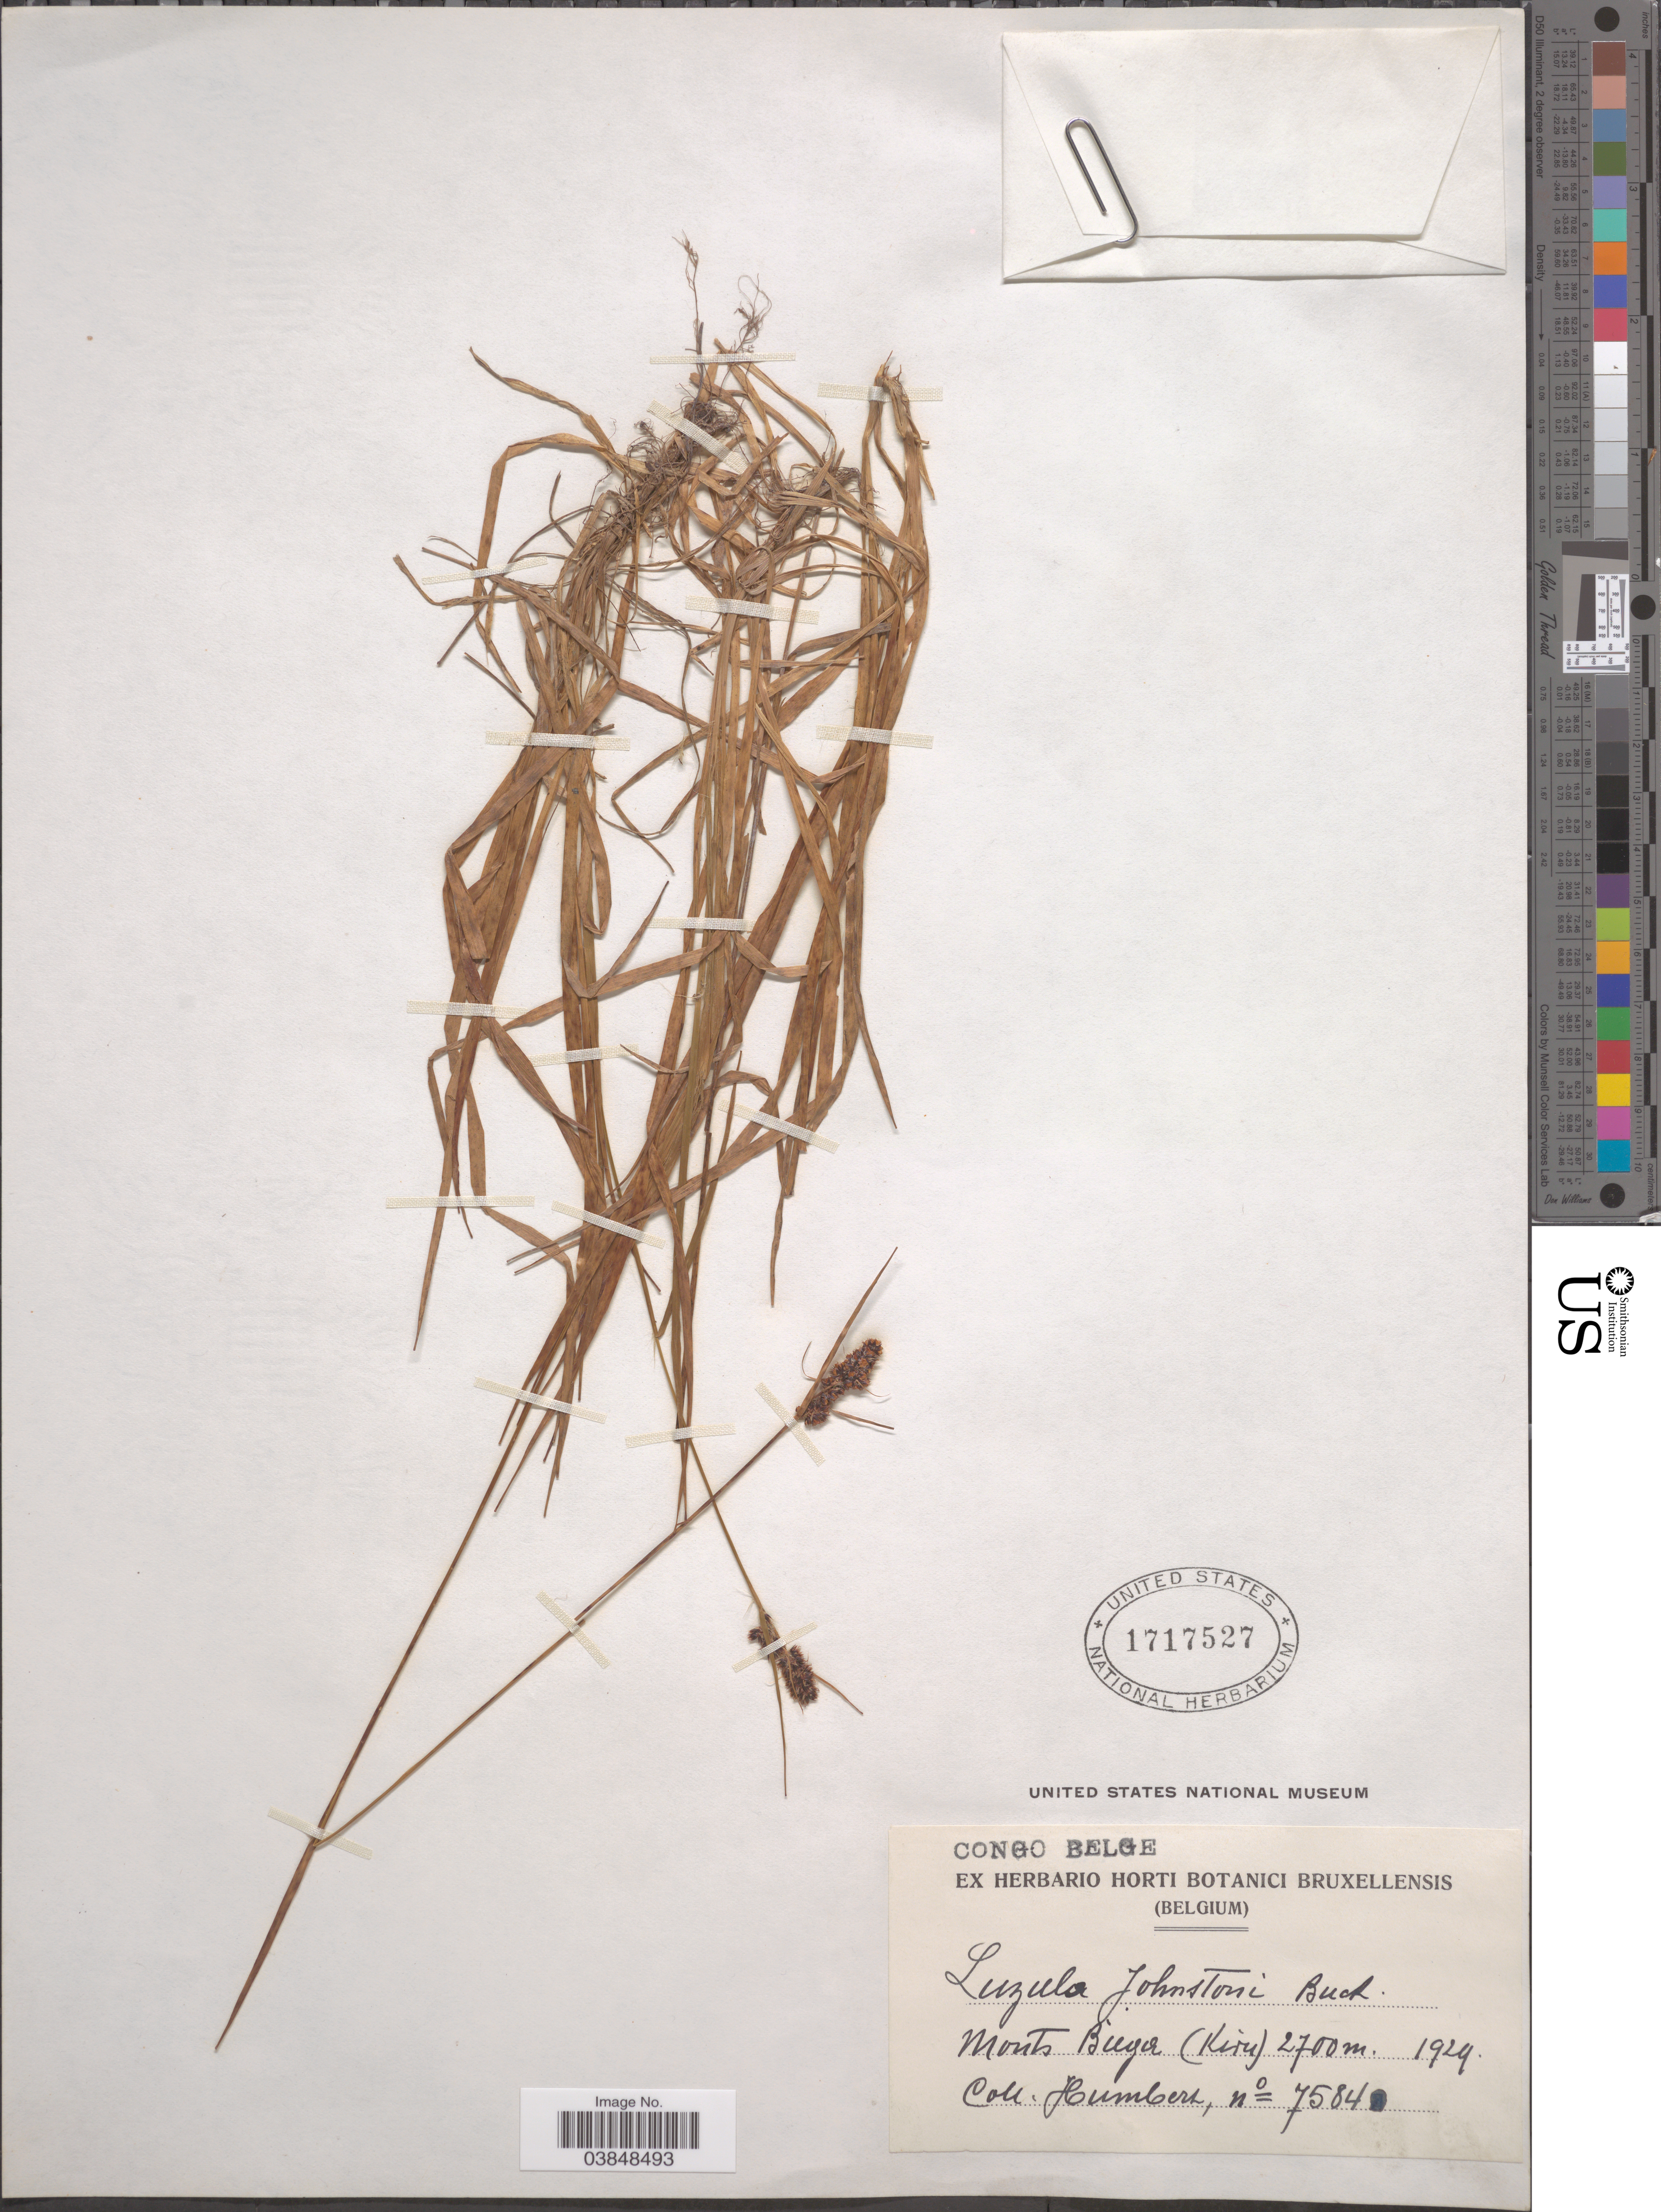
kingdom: Plantae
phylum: Tracheophyta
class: Liliopsida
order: Poales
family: Juncaceae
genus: Luzula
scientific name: Luzula johnstonii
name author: Buchenau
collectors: H. Mendoza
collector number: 7584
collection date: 1929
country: Congo, Democratic Republic of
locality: Congo Belge. Monts Buya (Kivu).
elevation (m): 2700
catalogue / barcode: US 1717527